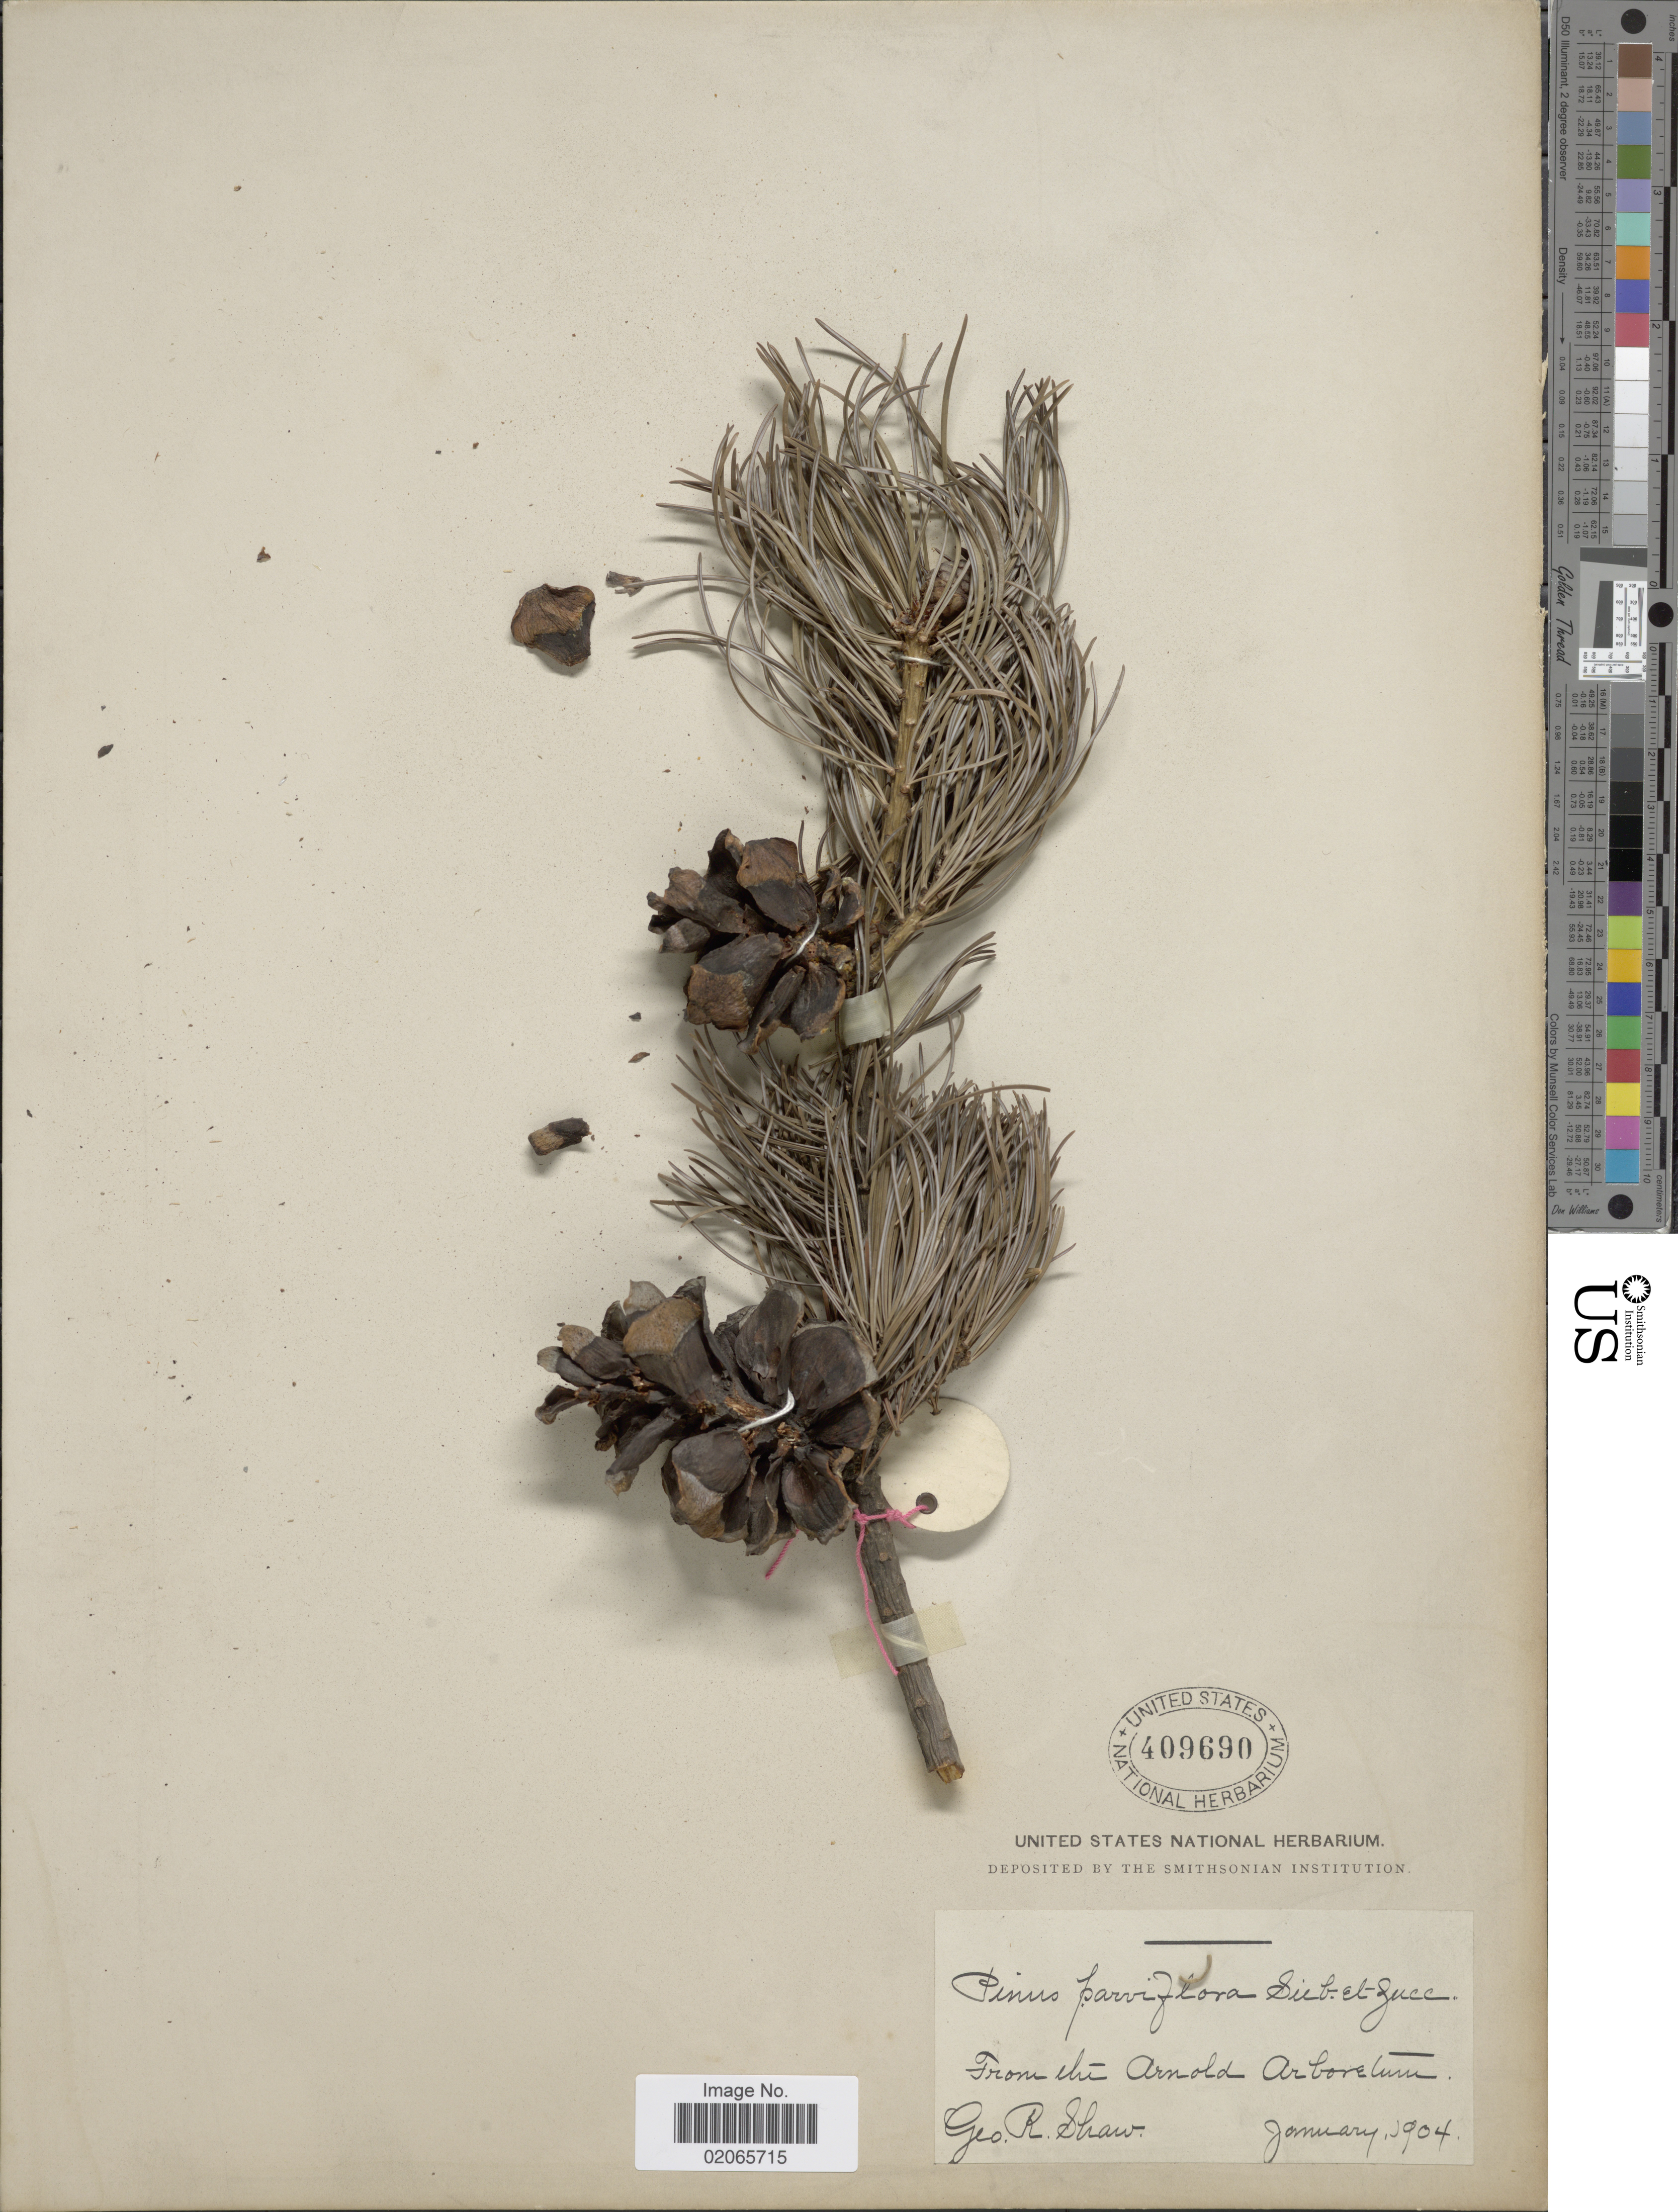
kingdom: Plantae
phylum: Tracheophyta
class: Pinopsida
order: Pinales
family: Pinaceae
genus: Pinus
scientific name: Pinus parviflora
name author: Siebold & Zucc.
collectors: G. R. Shaw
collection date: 1904-01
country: United States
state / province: Massachusetts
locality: From the Arnold Arboretum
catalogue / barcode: US 409690